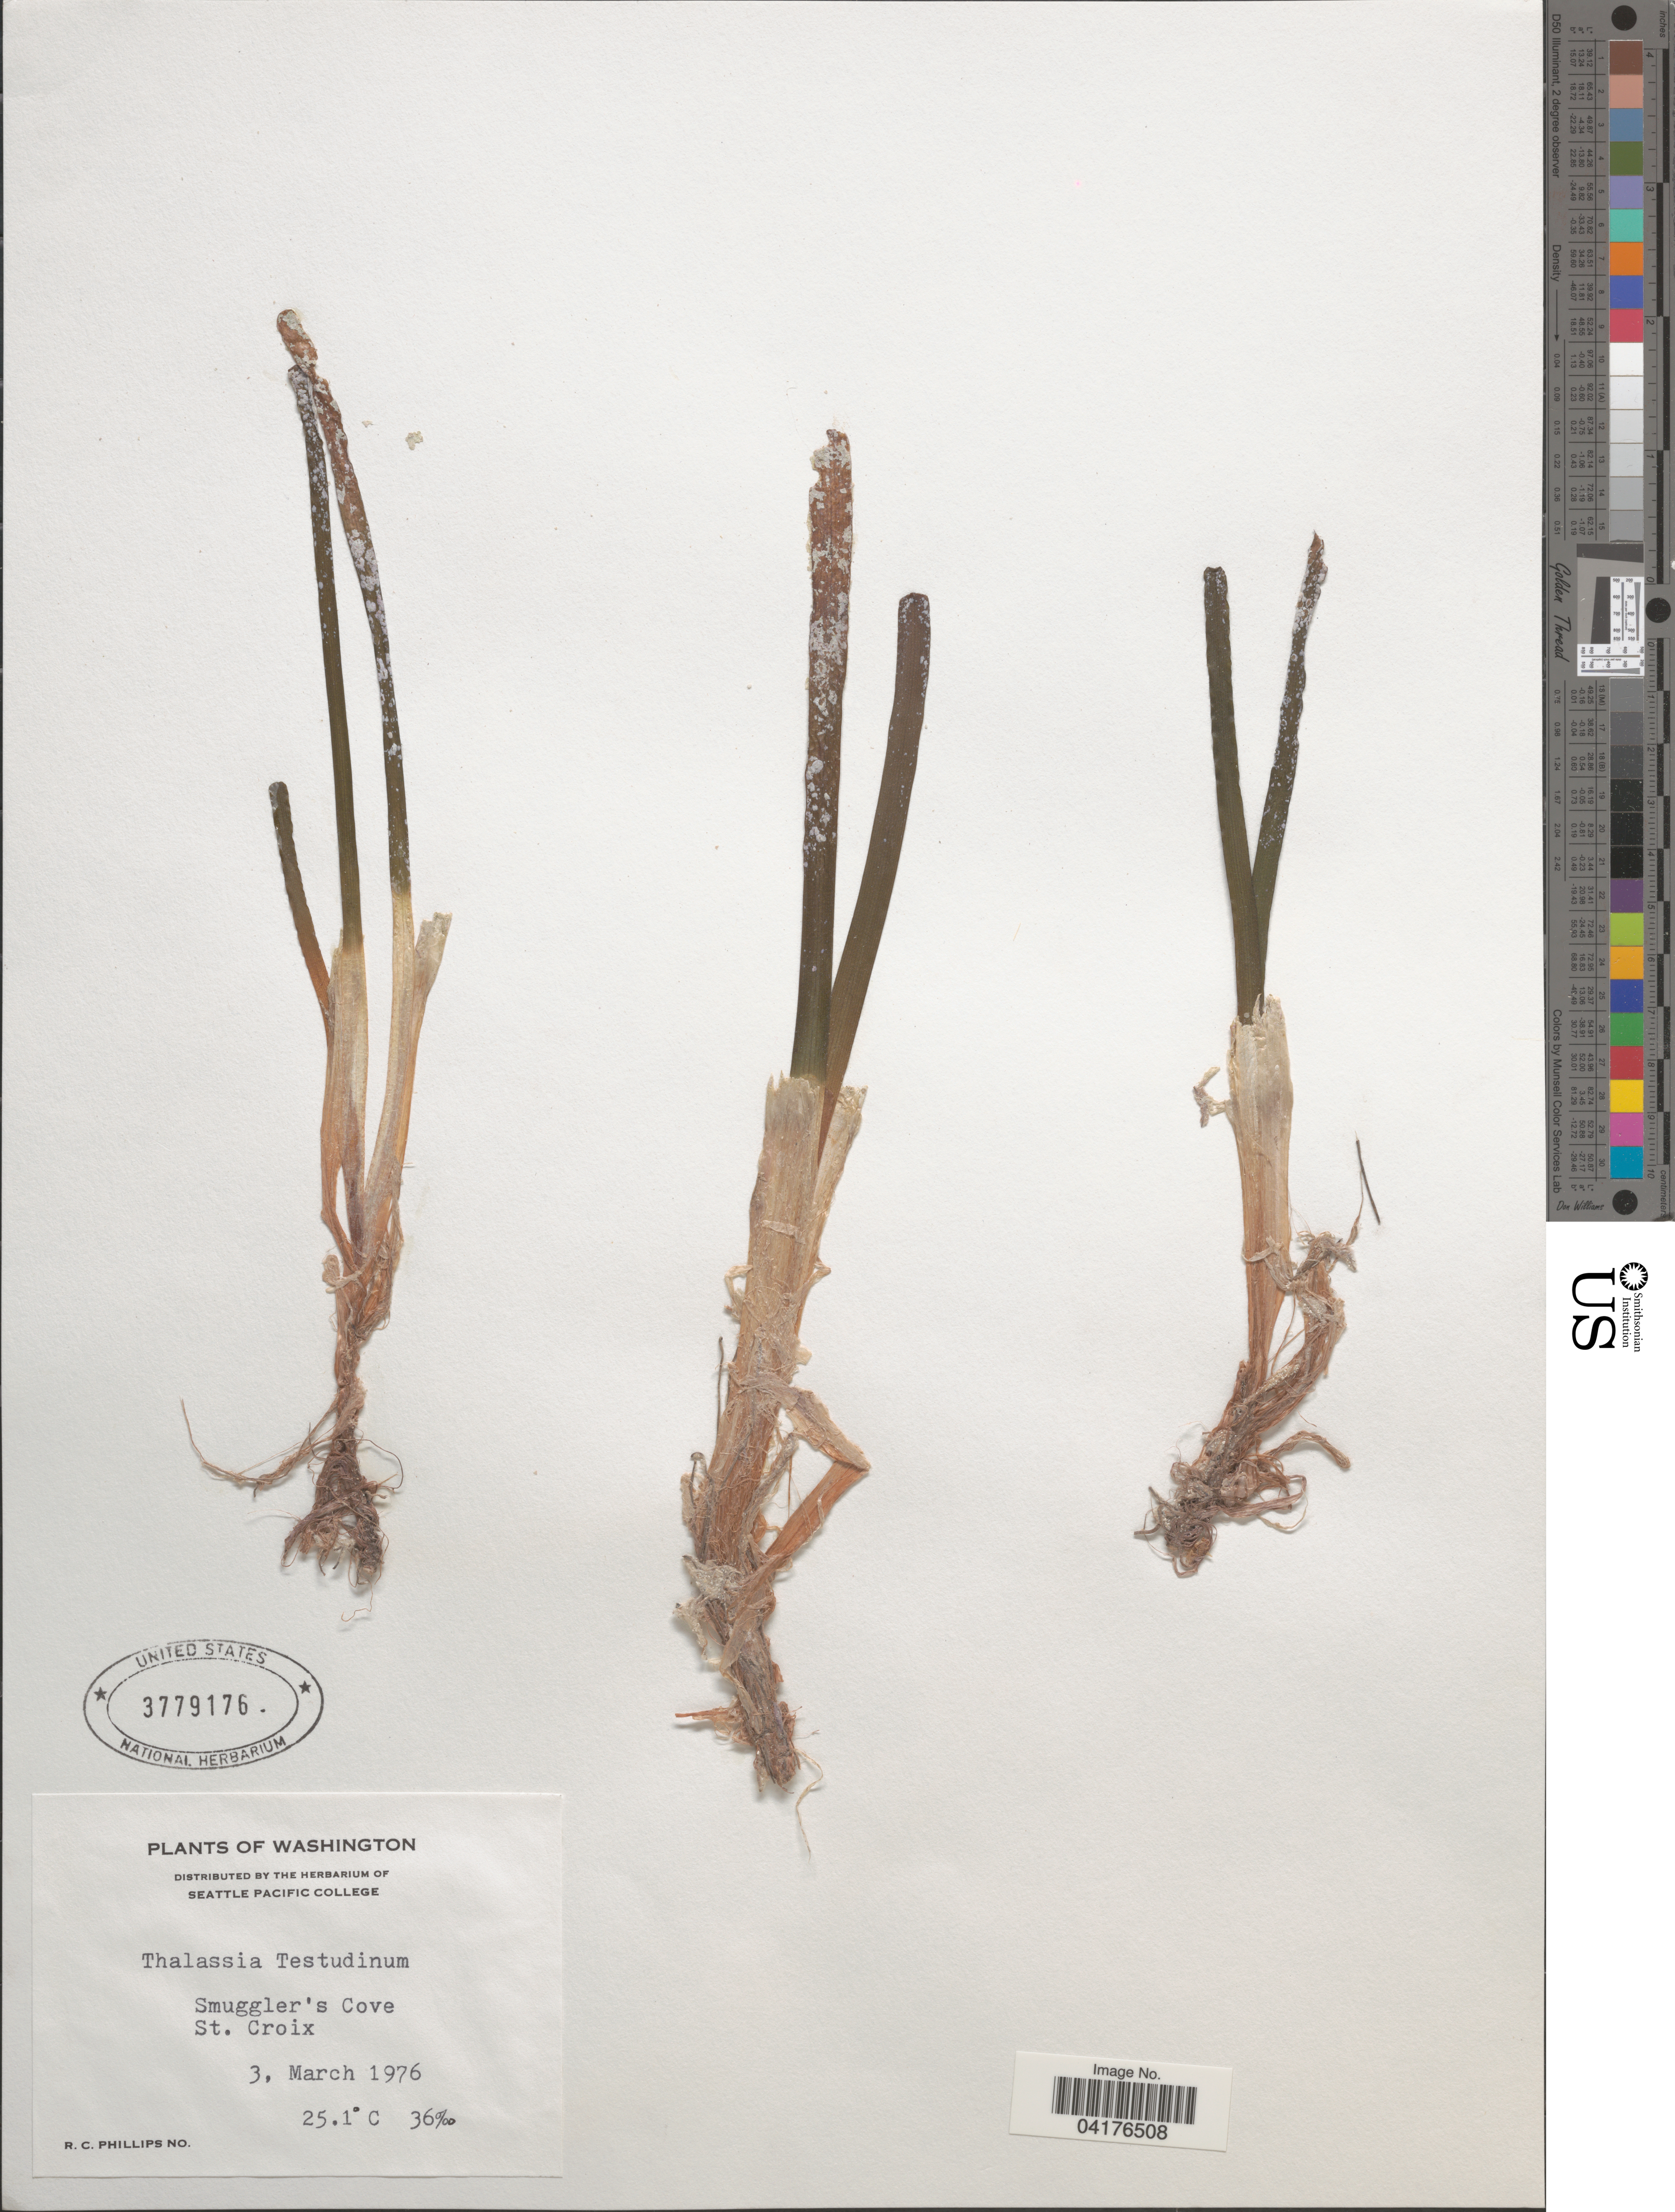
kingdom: Plantae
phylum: Tracheophyta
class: Liliopsida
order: Alismatales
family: Hydrocharitaceae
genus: Thalassia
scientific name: Thalassia testudinum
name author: Banks & Sol. ex K.D. Koenig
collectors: R. C. Phillips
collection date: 1976-03-03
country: U.S. Virgin Islands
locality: Smuggler's Cove, St. Croix.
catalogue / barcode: US 3779176